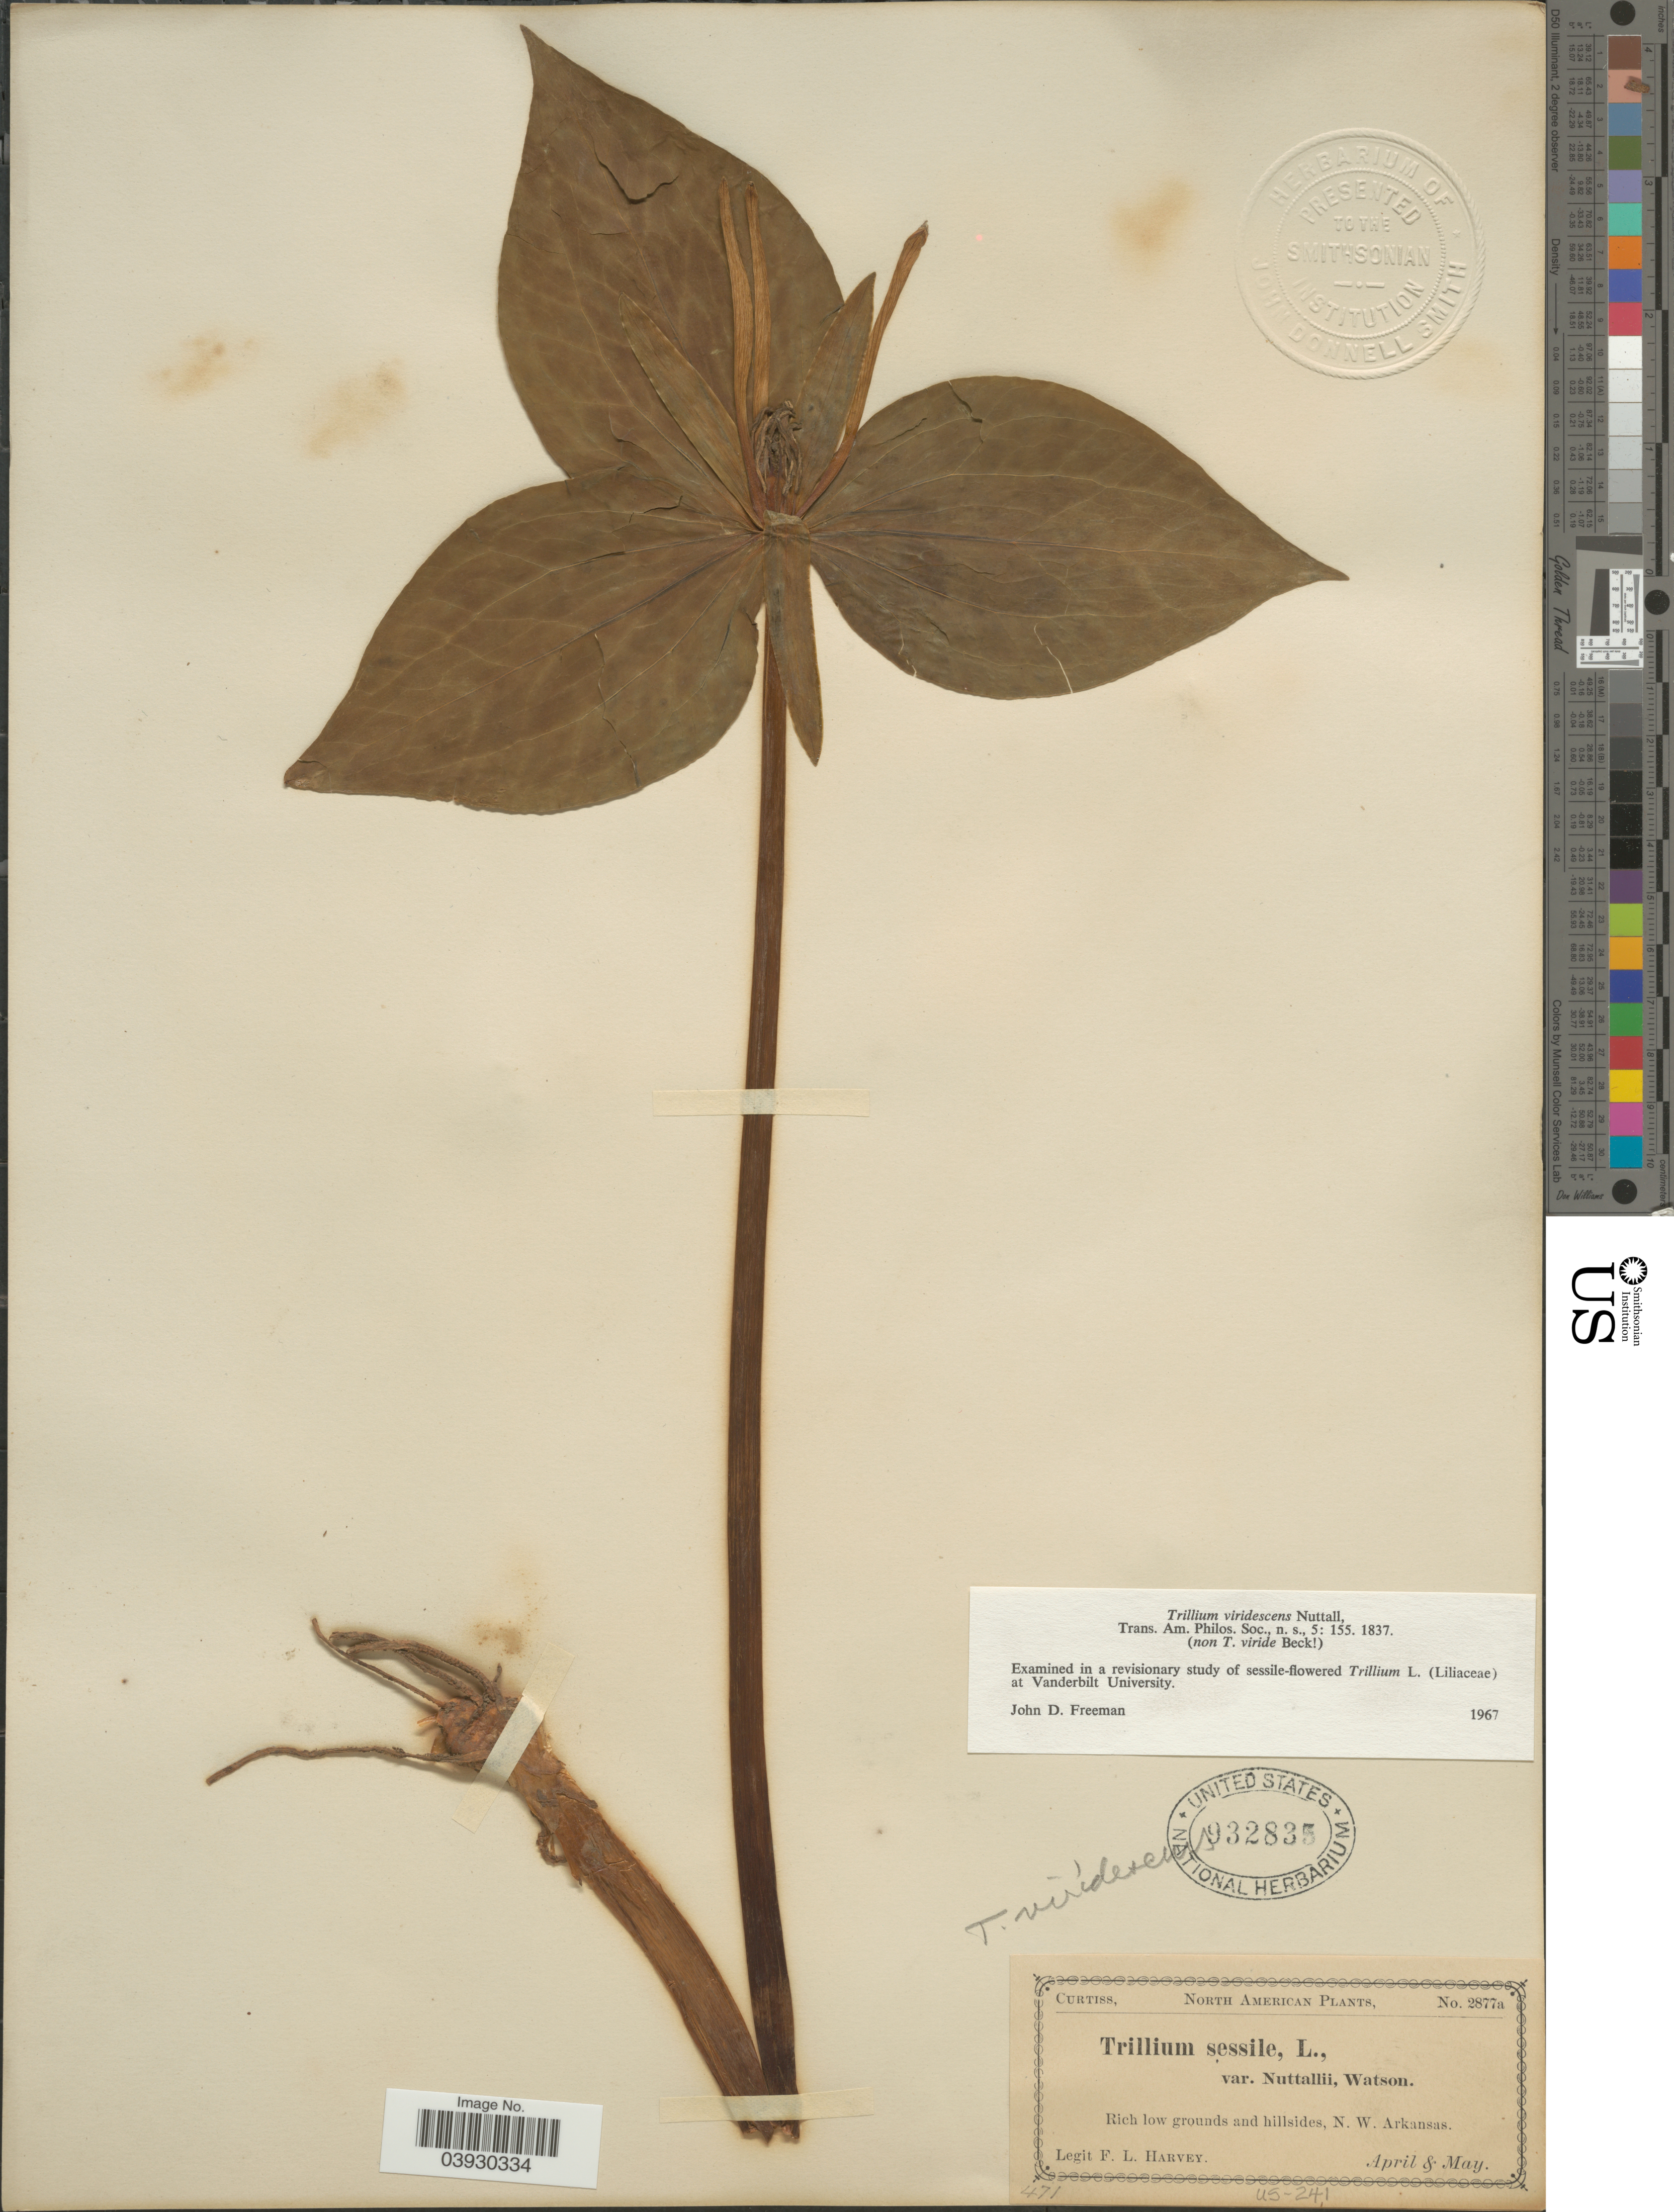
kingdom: Plantae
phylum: Tracheophyta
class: Liliopsida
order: Liliales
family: Melanthiaceae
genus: Trillium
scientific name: Trillium viridescens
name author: Nutt.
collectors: F. L. Harvey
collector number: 2877a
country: United States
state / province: Arkansas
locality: N. W. Arkansas.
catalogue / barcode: US 932835